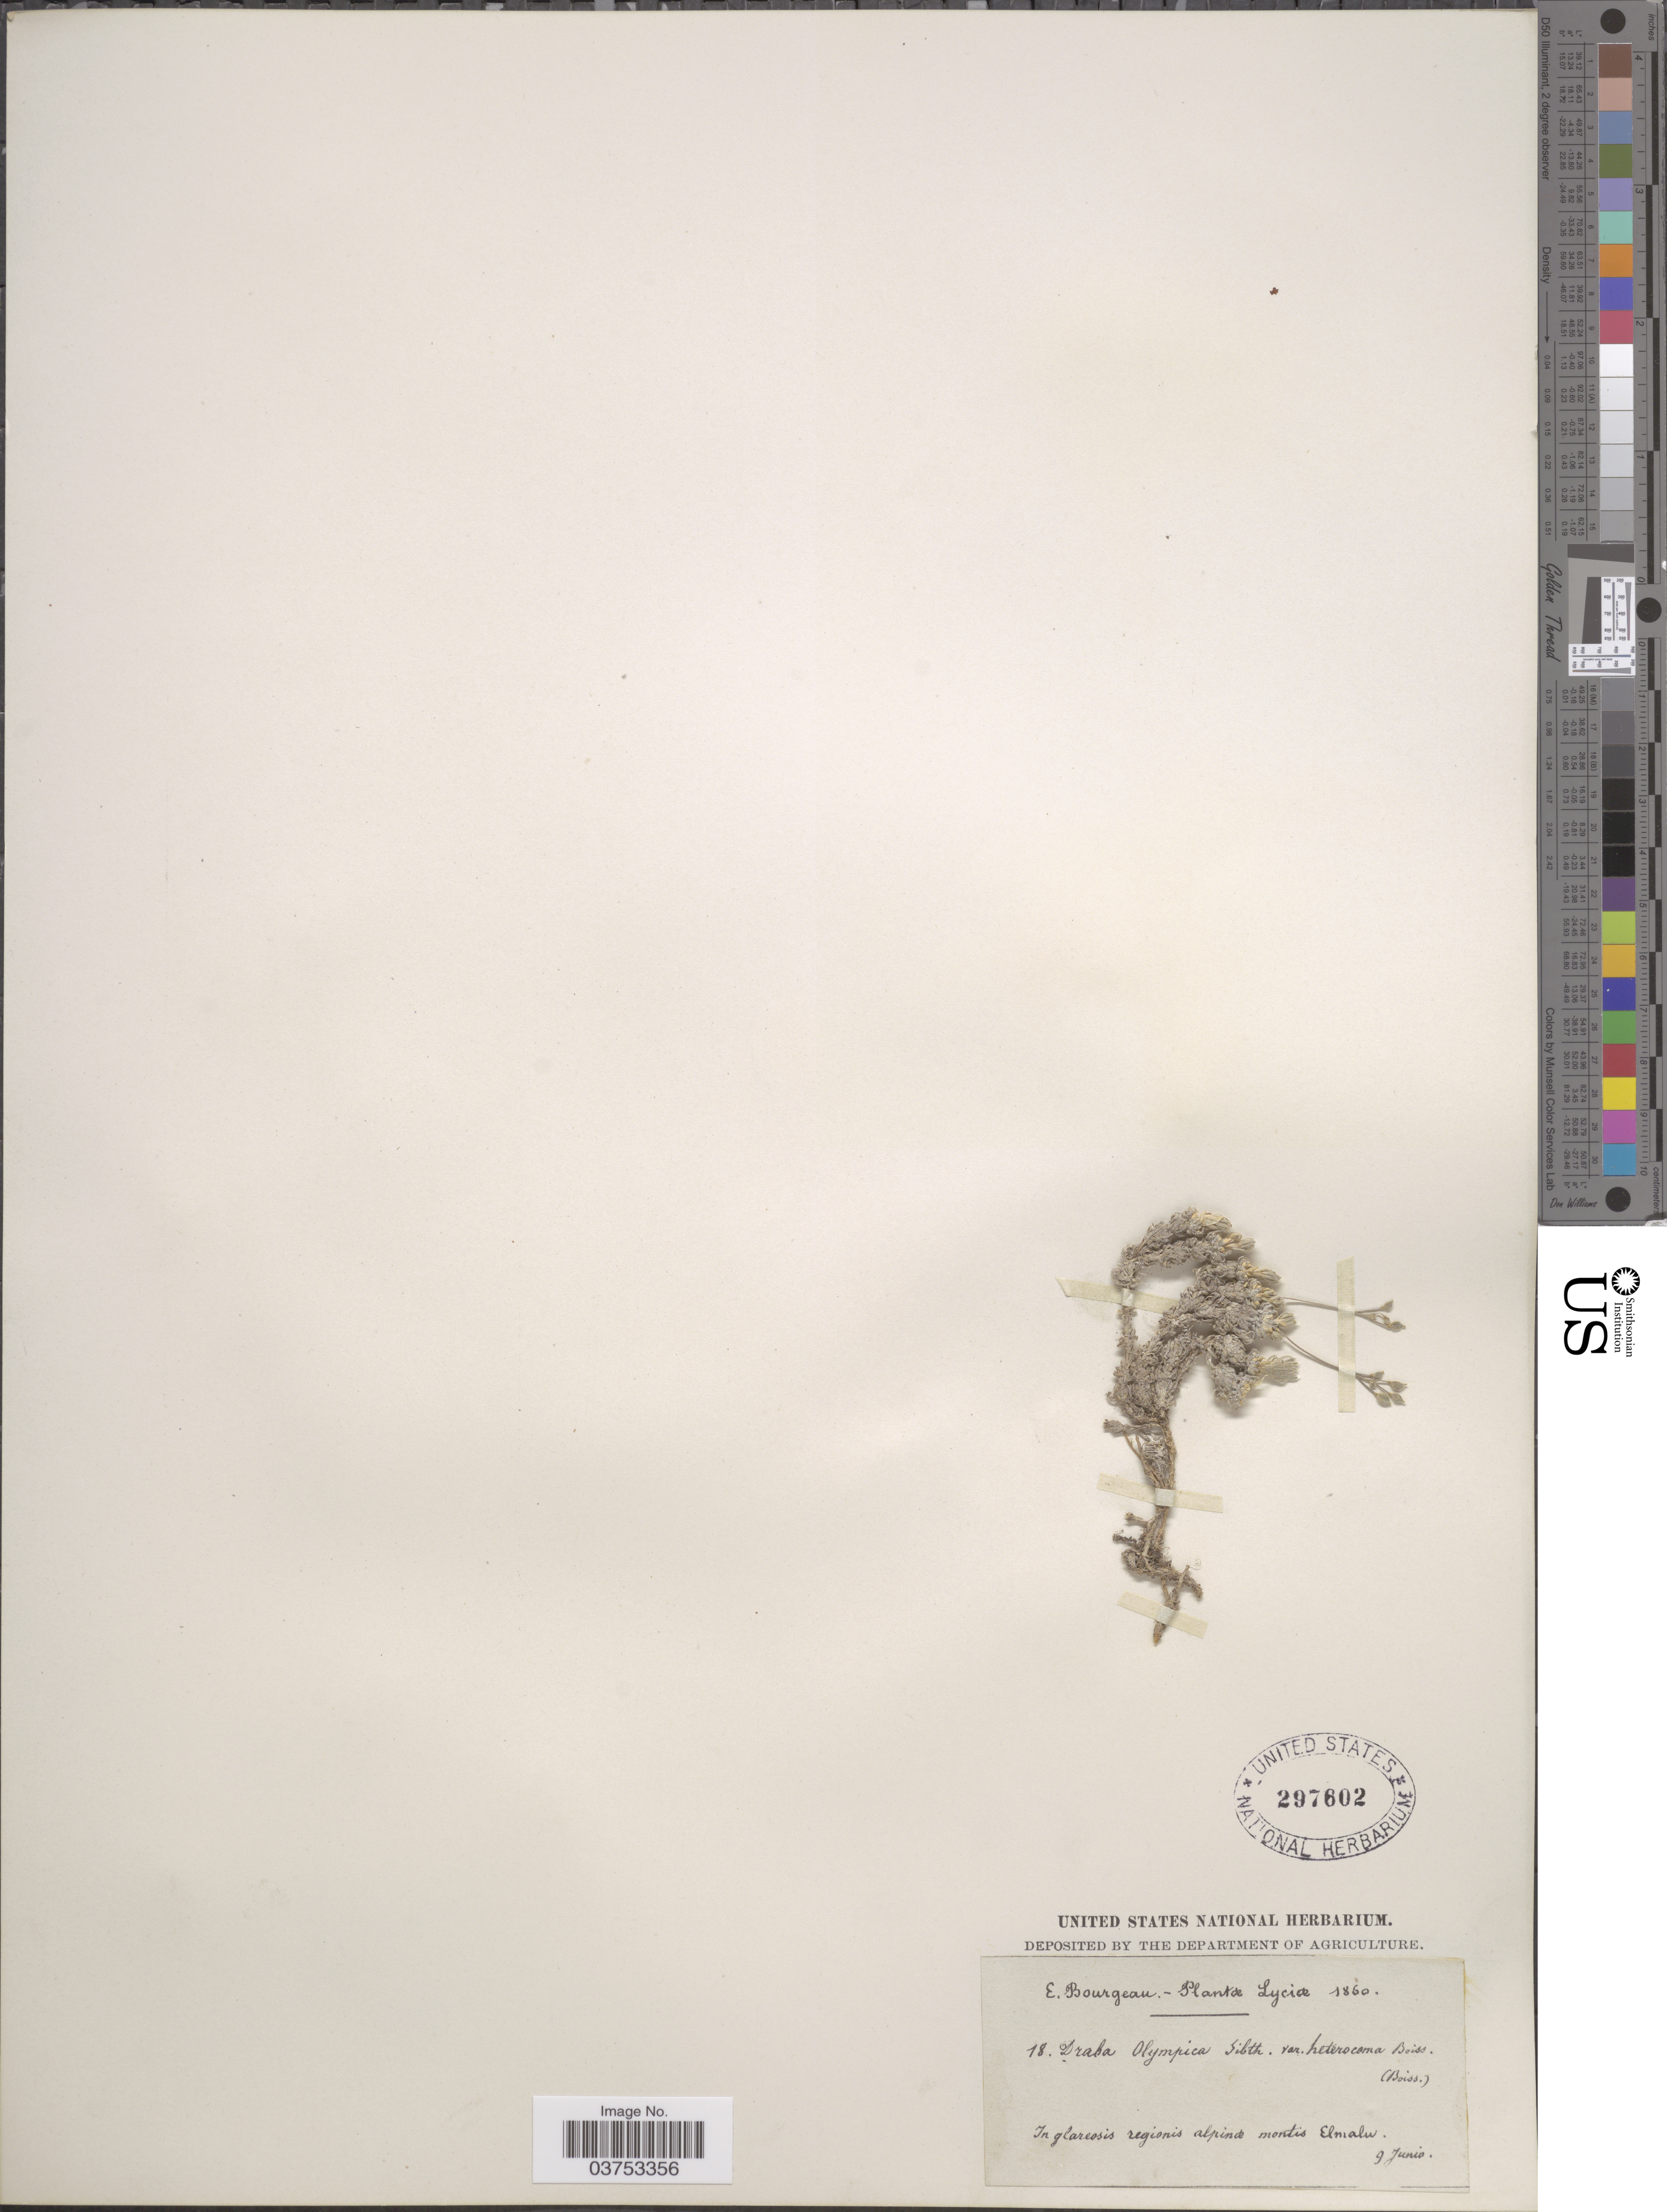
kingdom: Plantae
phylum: Tracheophyta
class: Magnoliopsida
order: Brassicales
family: Brassicaceae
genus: Draba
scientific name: Draba olympica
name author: Sibth. ex DC.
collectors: E. Bourgeau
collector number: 18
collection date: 1860-06-09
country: Turkey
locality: Lyciæ. In glareosis regionis alpinæ montis Elmalu.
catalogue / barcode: US 297602